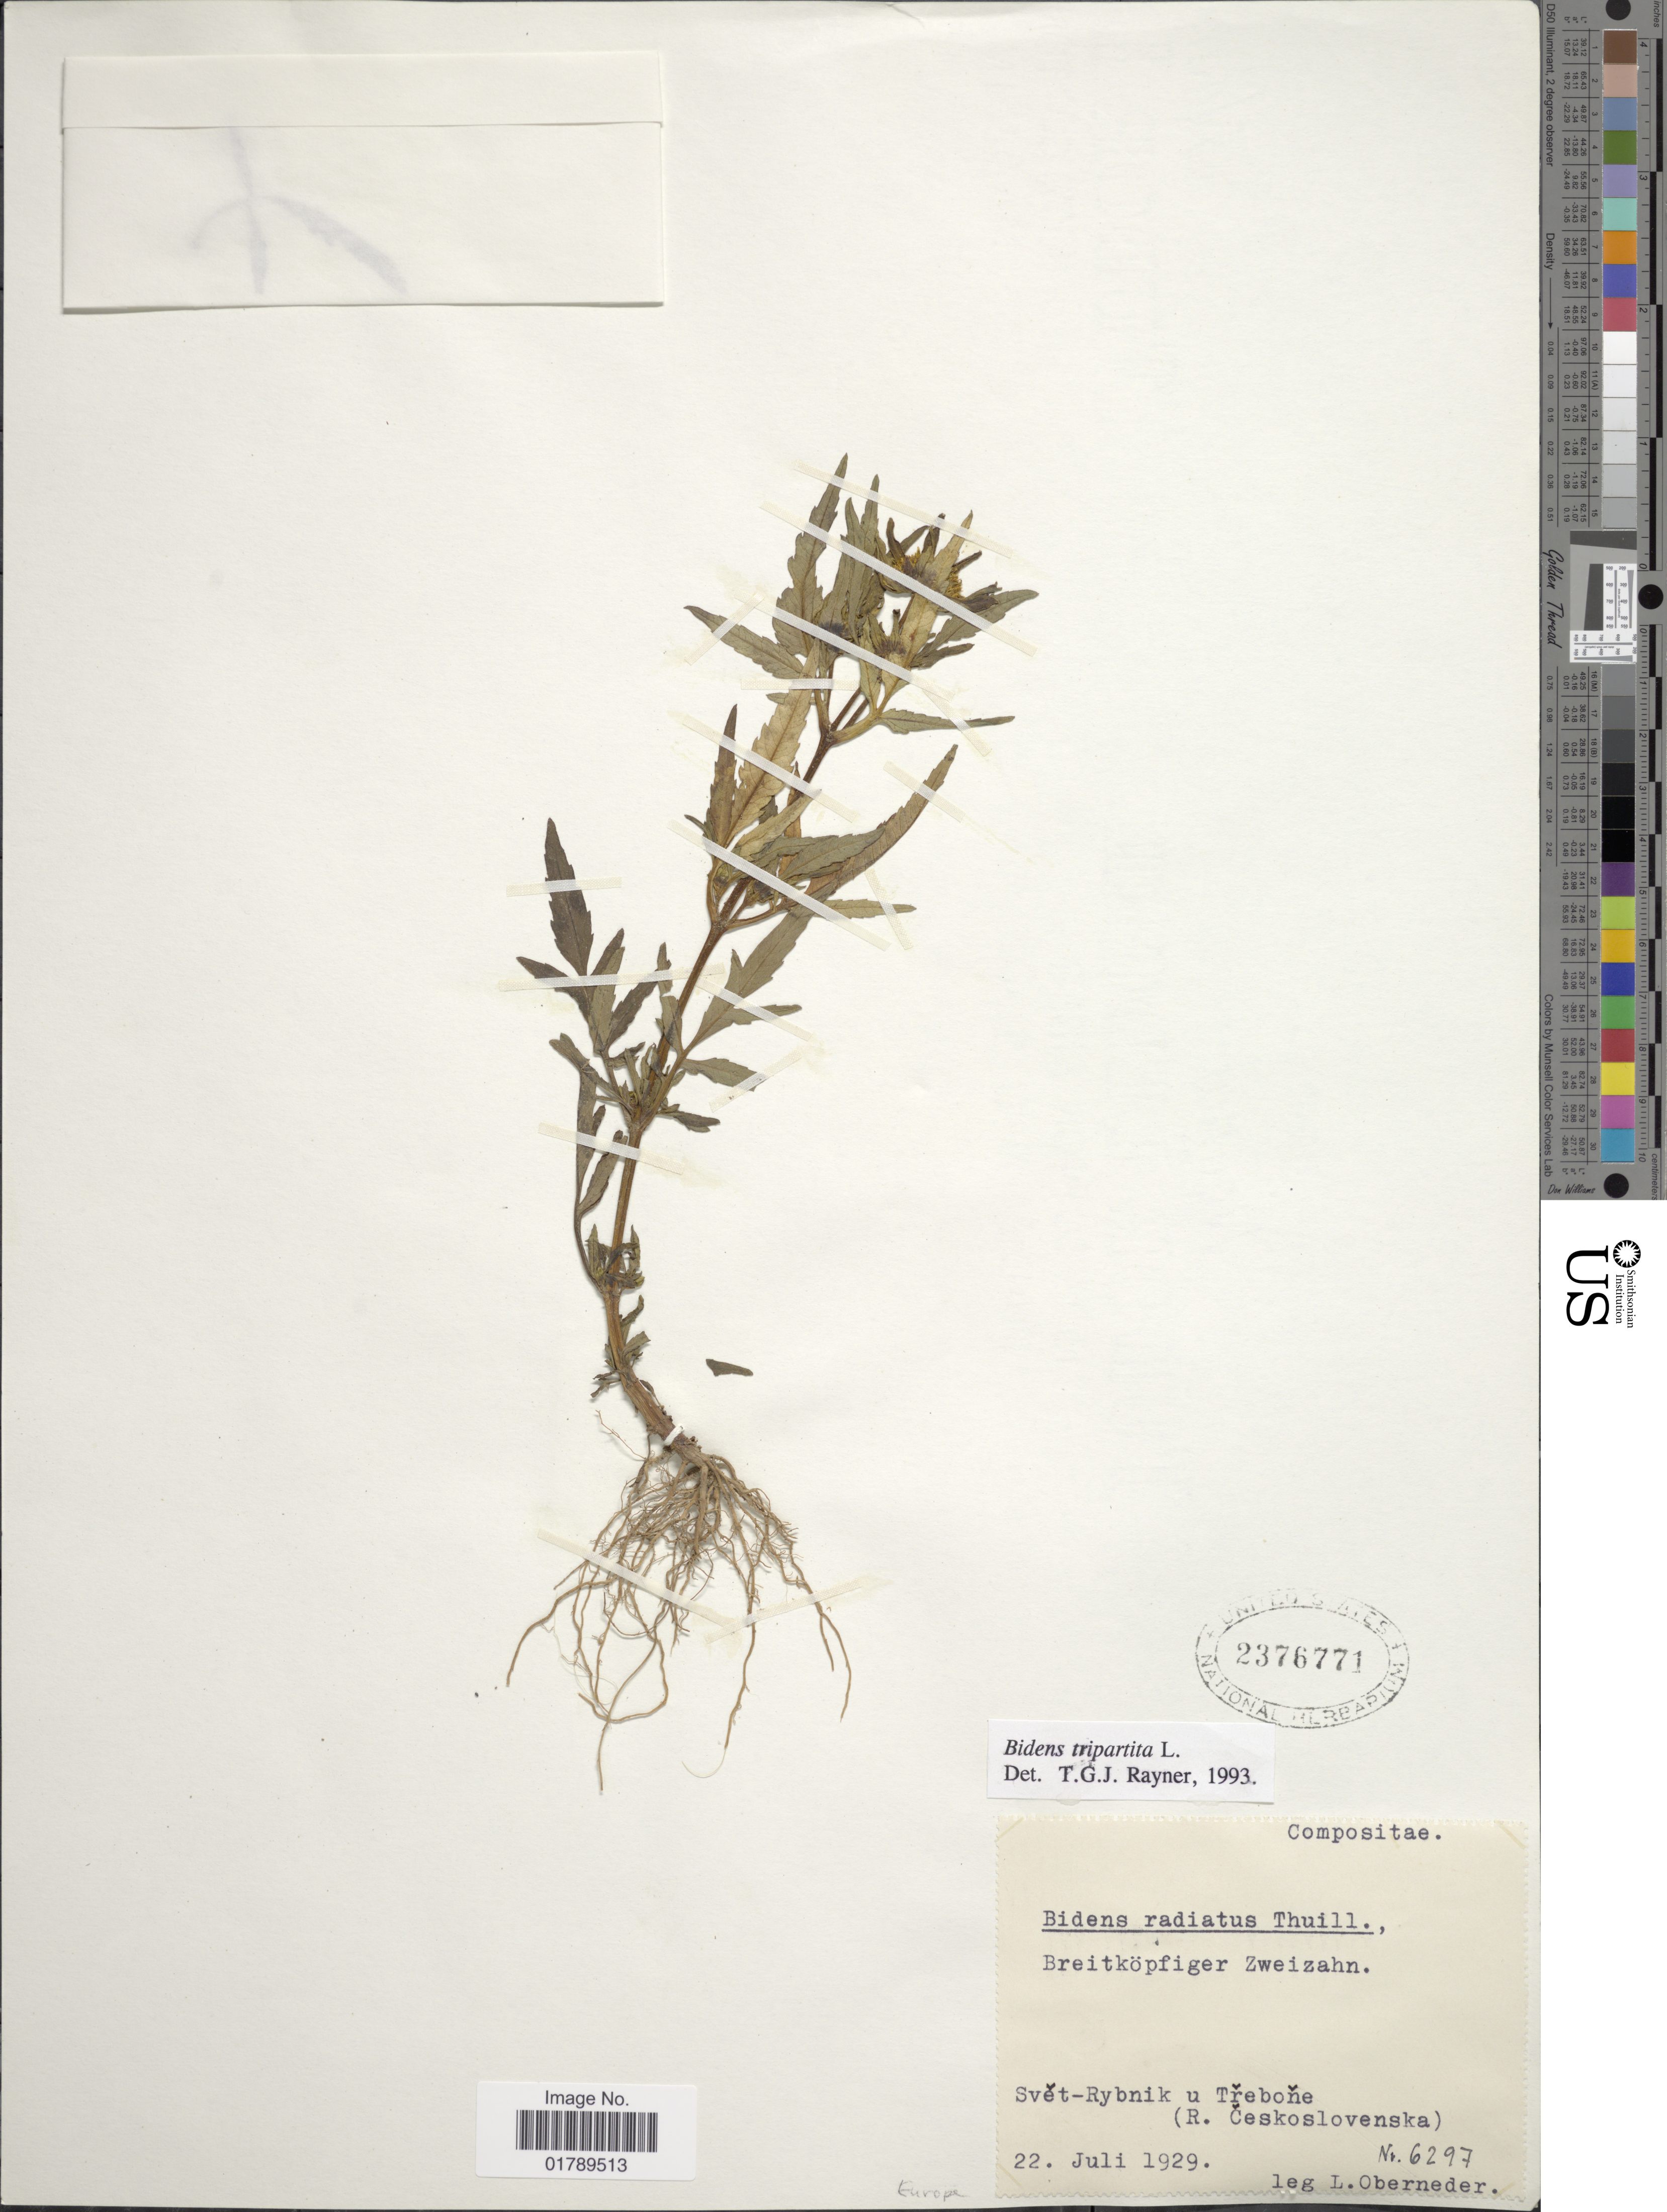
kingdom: Plantae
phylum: Tracheophyta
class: Magnoliopsida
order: Asterales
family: Asteraceae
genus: Bidens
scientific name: Bidens tripartita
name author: L.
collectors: L. Oberneder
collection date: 1929-07-22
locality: Svet-Rybnik u Trebone (R. Ceskoslovenska)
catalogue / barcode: US 2376771